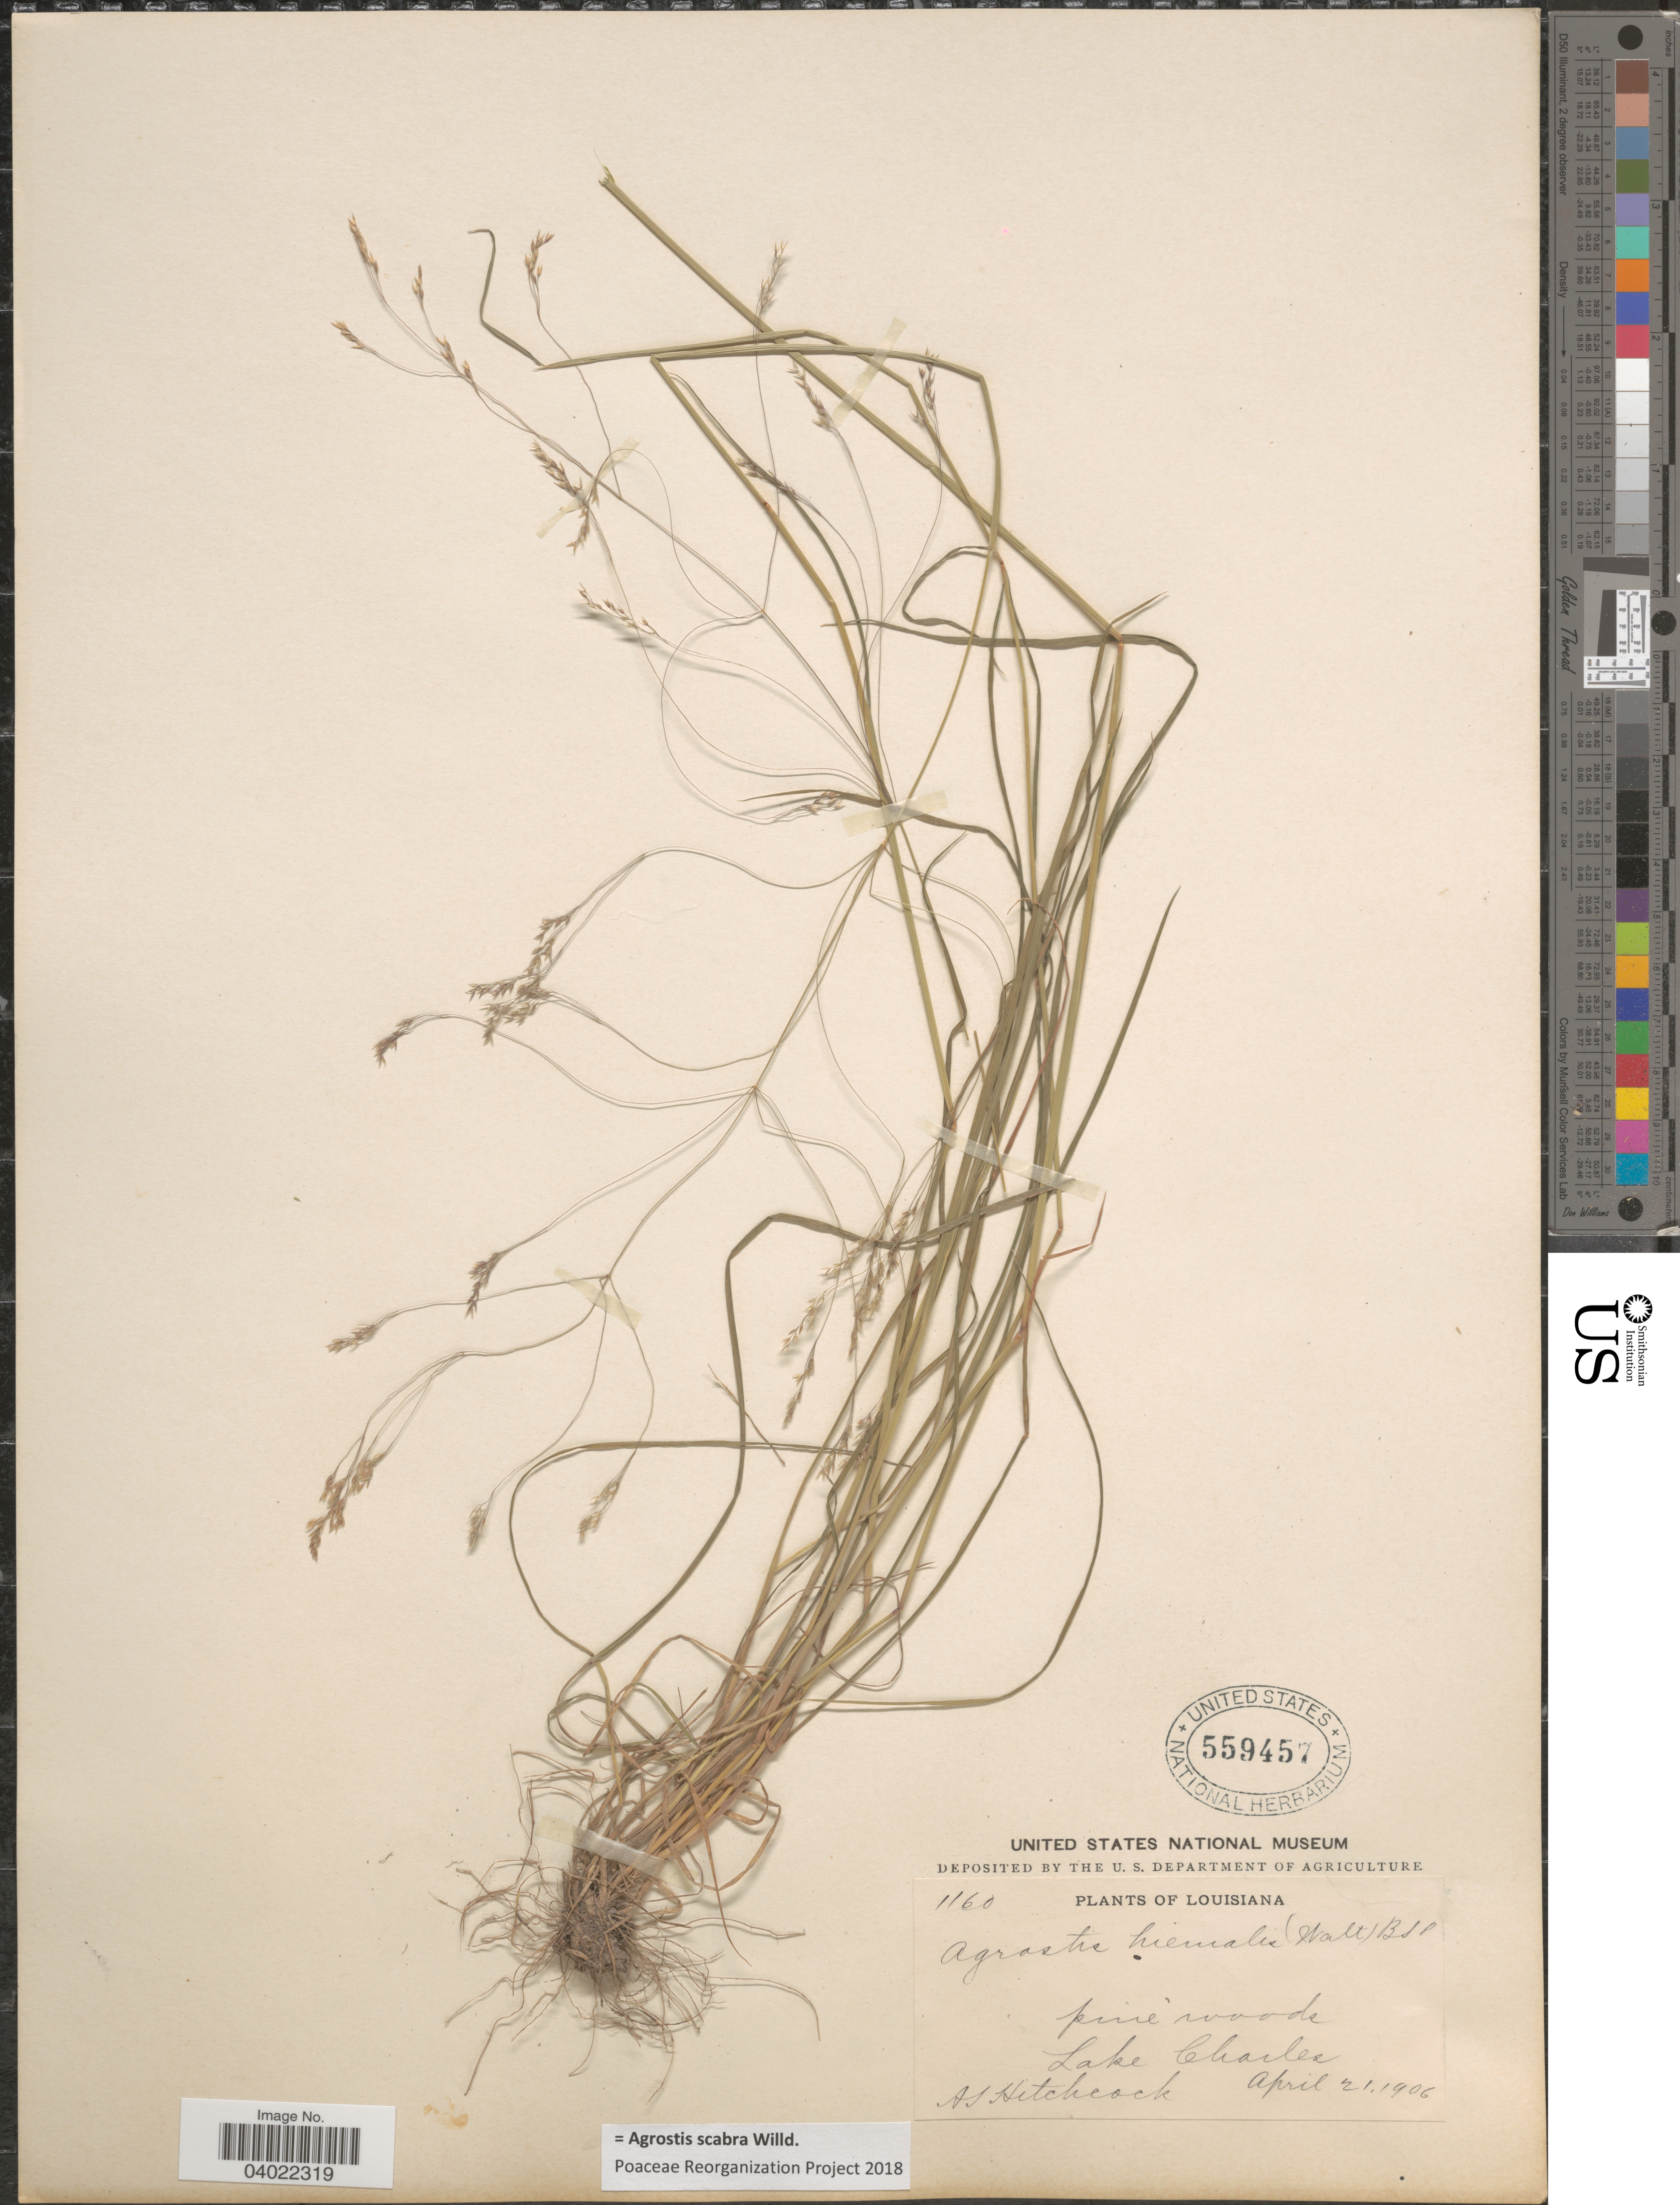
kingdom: Plantae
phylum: Tracheophyta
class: Liliopsida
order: Poales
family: Poaceae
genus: Agrostis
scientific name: Agrostis scabra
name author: Willd.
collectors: A. S. Hitchcock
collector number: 1160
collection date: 1906-04-21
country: United States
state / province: Louisiana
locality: Lake Charles.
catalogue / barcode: US 559457